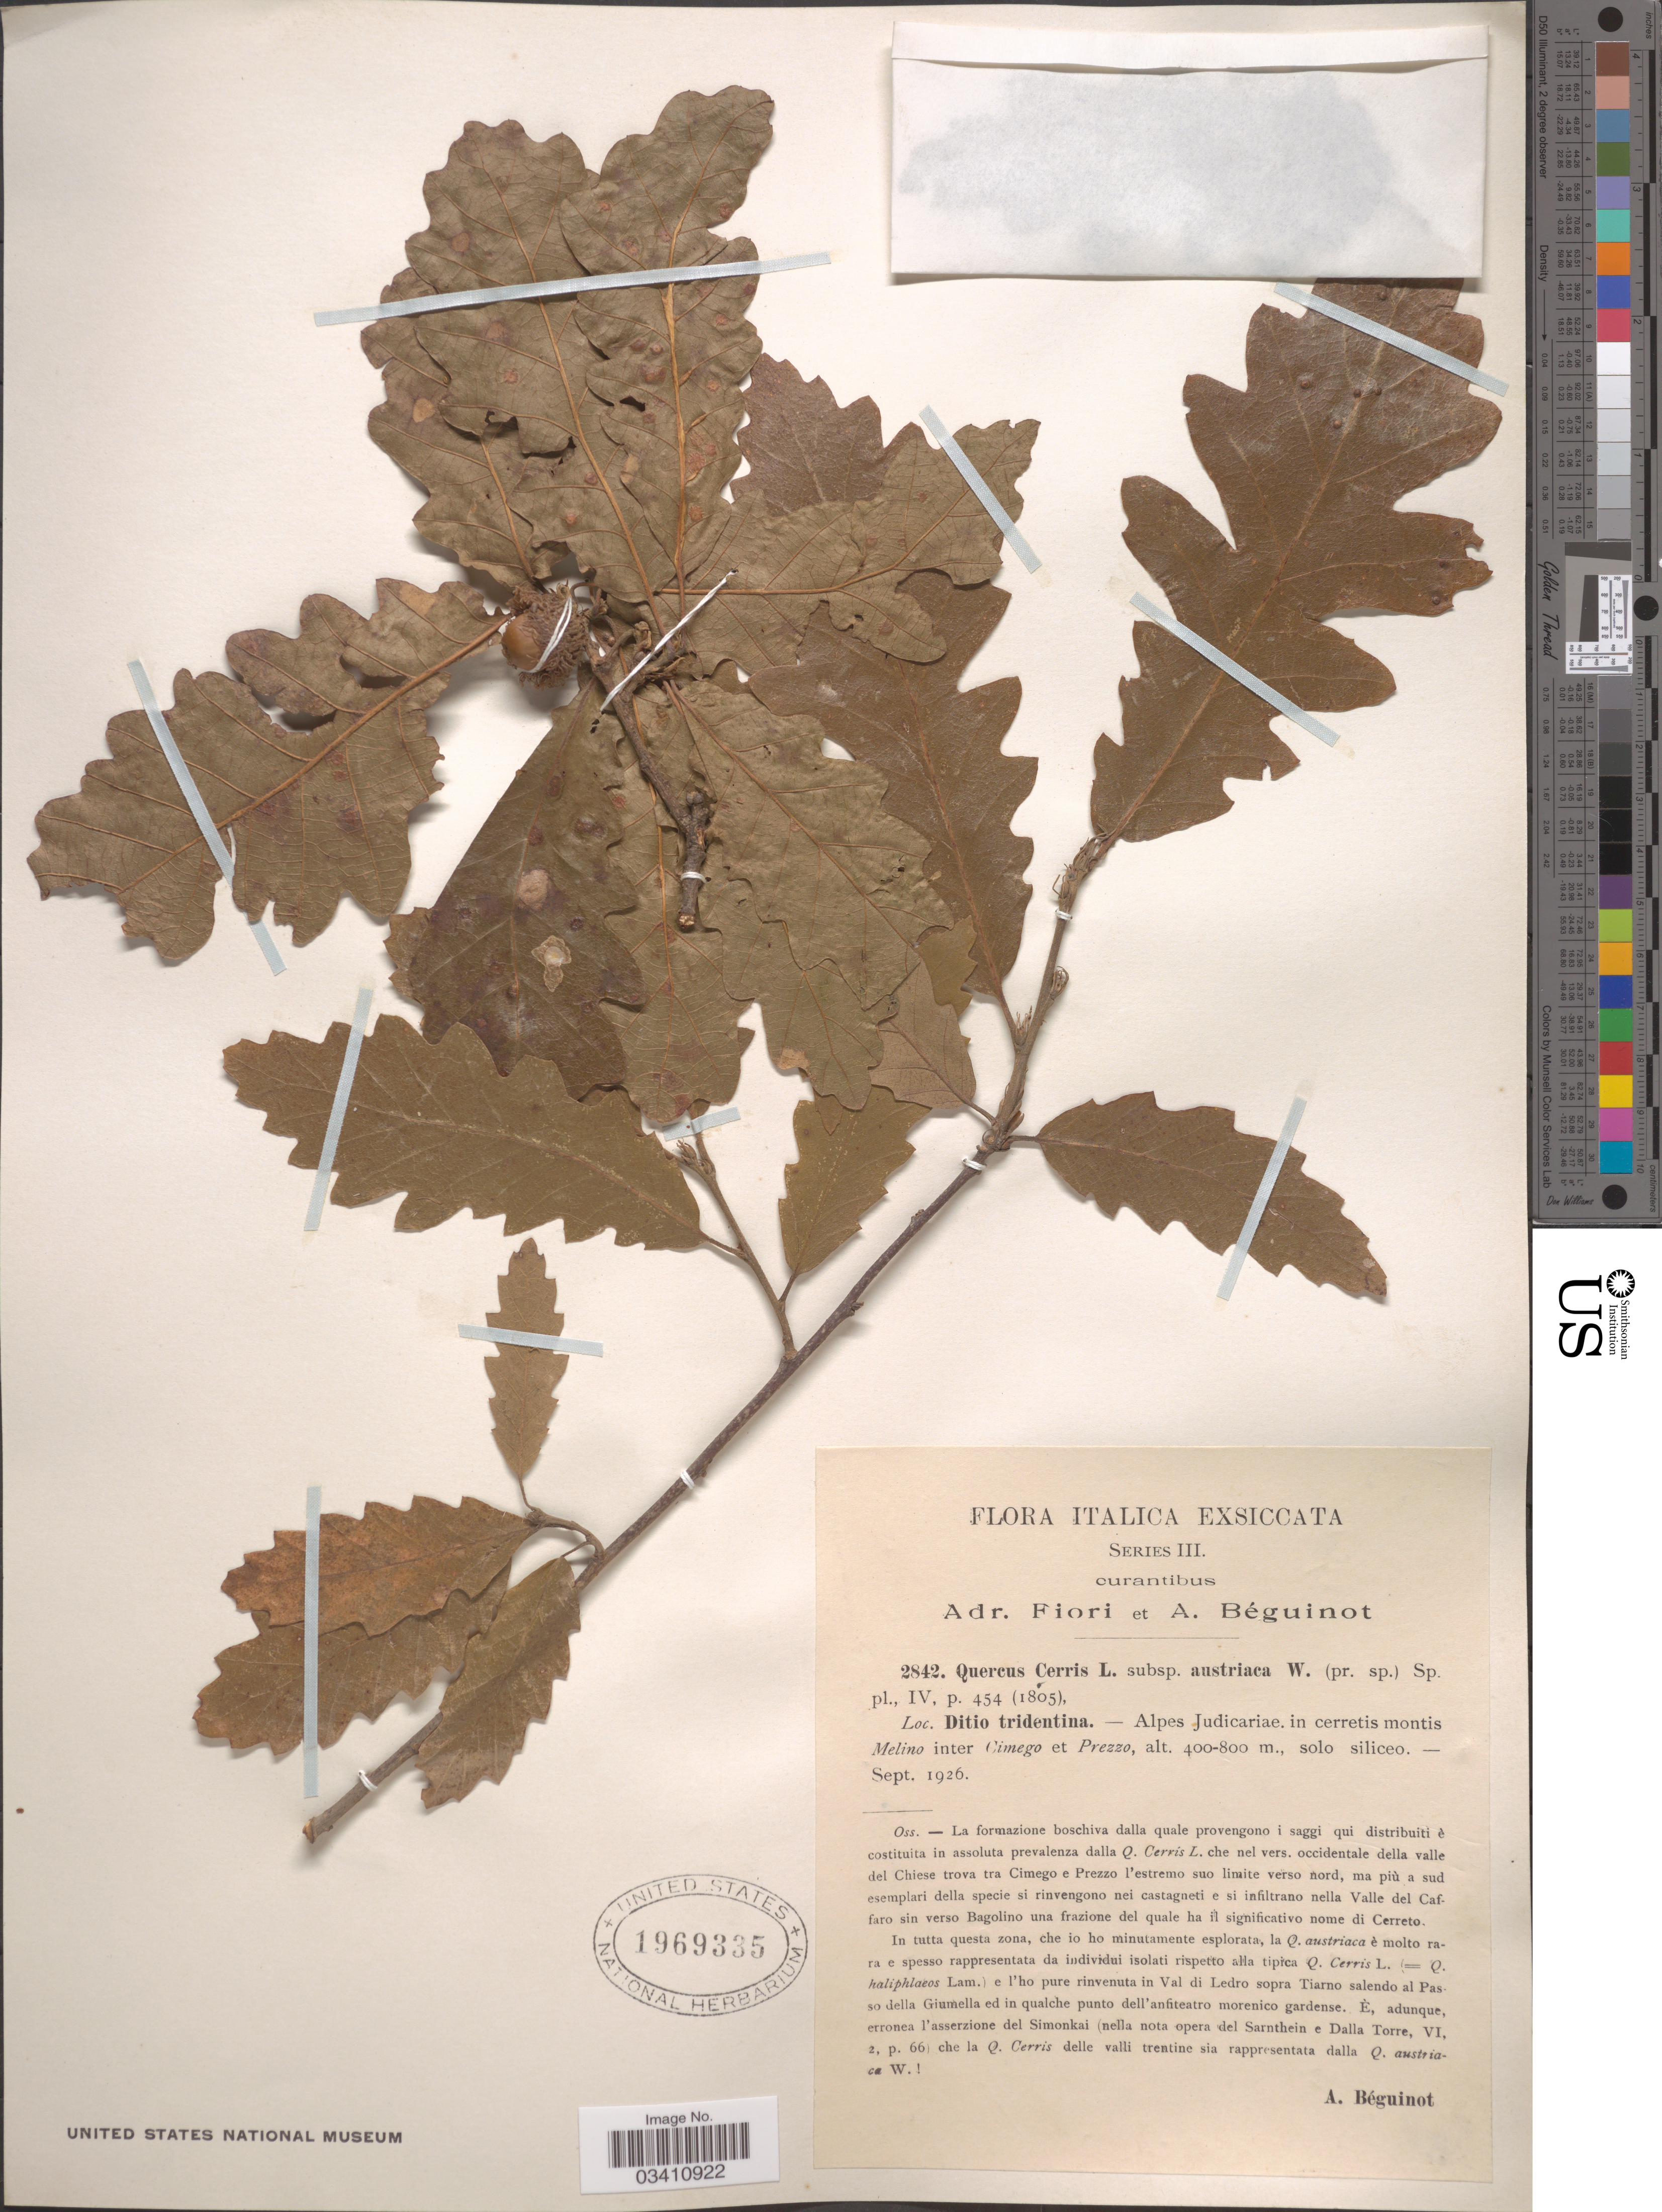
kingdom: Plantae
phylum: Tracheophyta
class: Magnoliopsida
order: Fagales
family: Fagaceae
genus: Quercus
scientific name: Quercus cerris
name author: L.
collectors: A. Béguinot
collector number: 2842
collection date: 1926-09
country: Italy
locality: Ditio tridentina. Alpes Judicariae. in cerretis montis Melino inter Cimego et Prezzo.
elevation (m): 400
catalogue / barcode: US 1969335